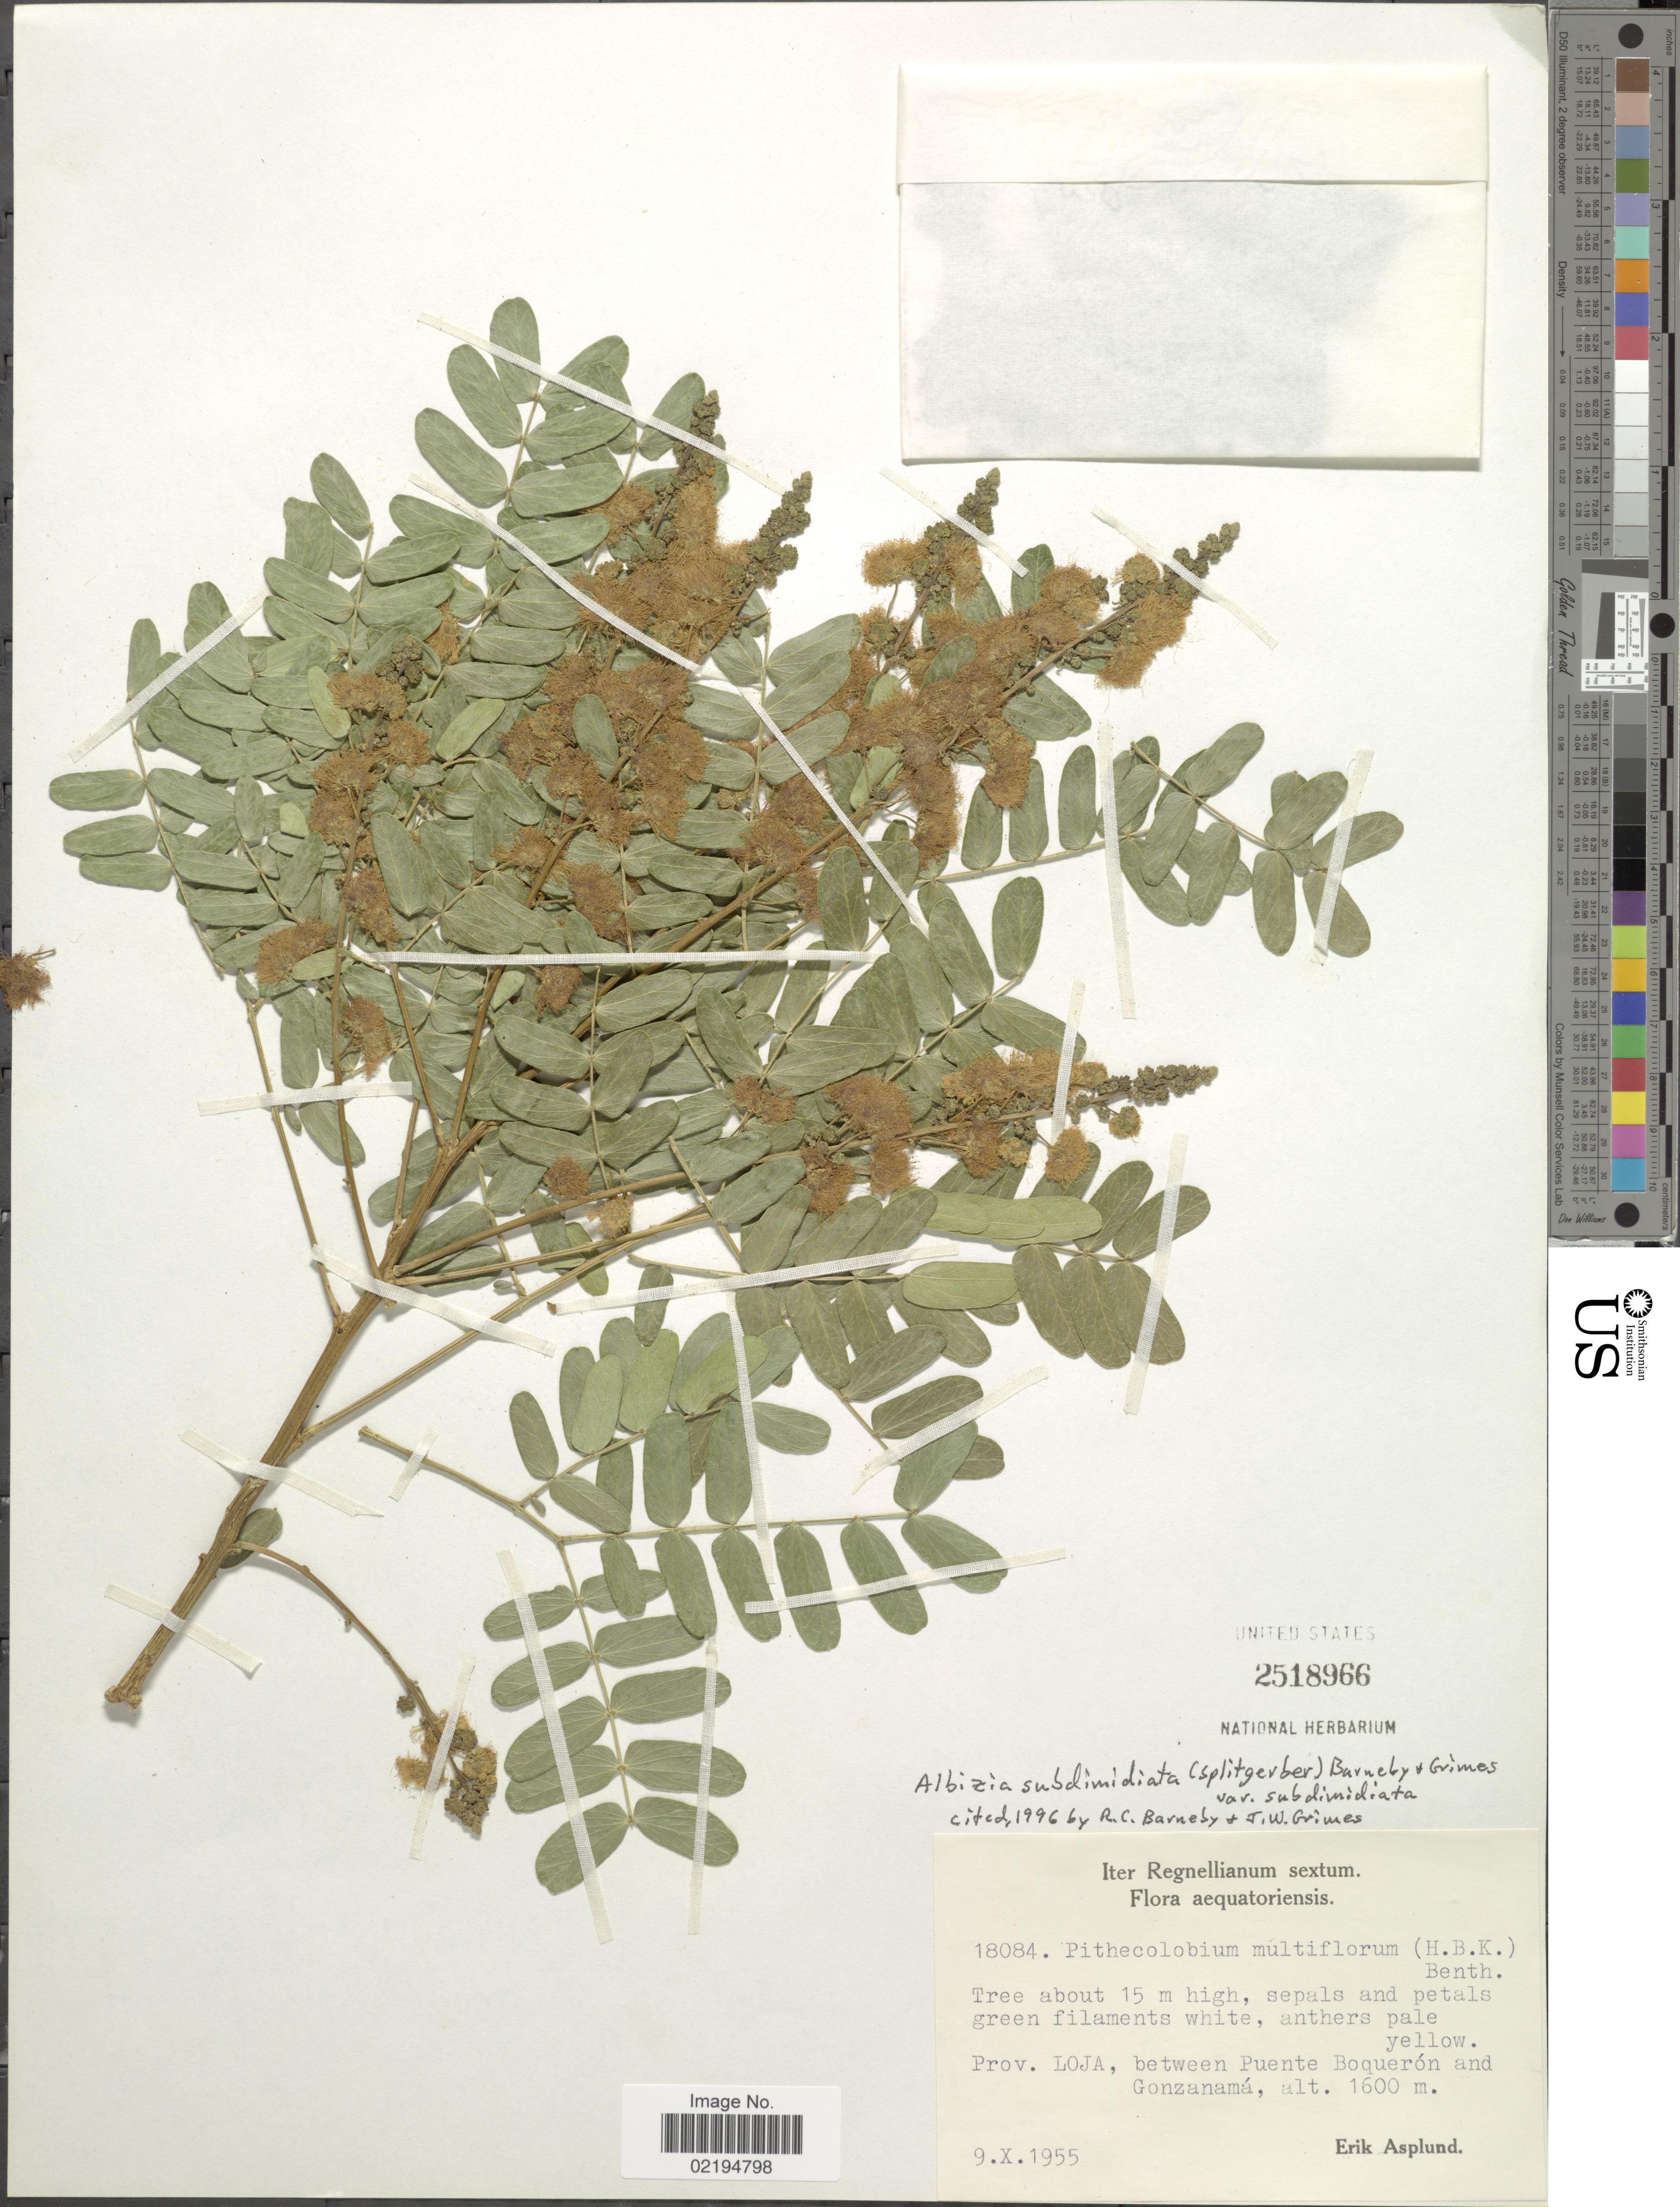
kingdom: Plantae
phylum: Tracheophyta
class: Magnoliopsida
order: Fabales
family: Fabaceae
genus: Pseudalbizzia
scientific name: Pseudalbizzia subdimidiata var. subdimidiata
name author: (Splitg.) Koenen & Duno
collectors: E. Asplund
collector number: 18084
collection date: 1955-10-09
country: Ecuador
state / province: Loja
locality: Between Puente Boqueron and Gonzanama.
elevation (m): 1600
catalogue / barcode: US 2518966